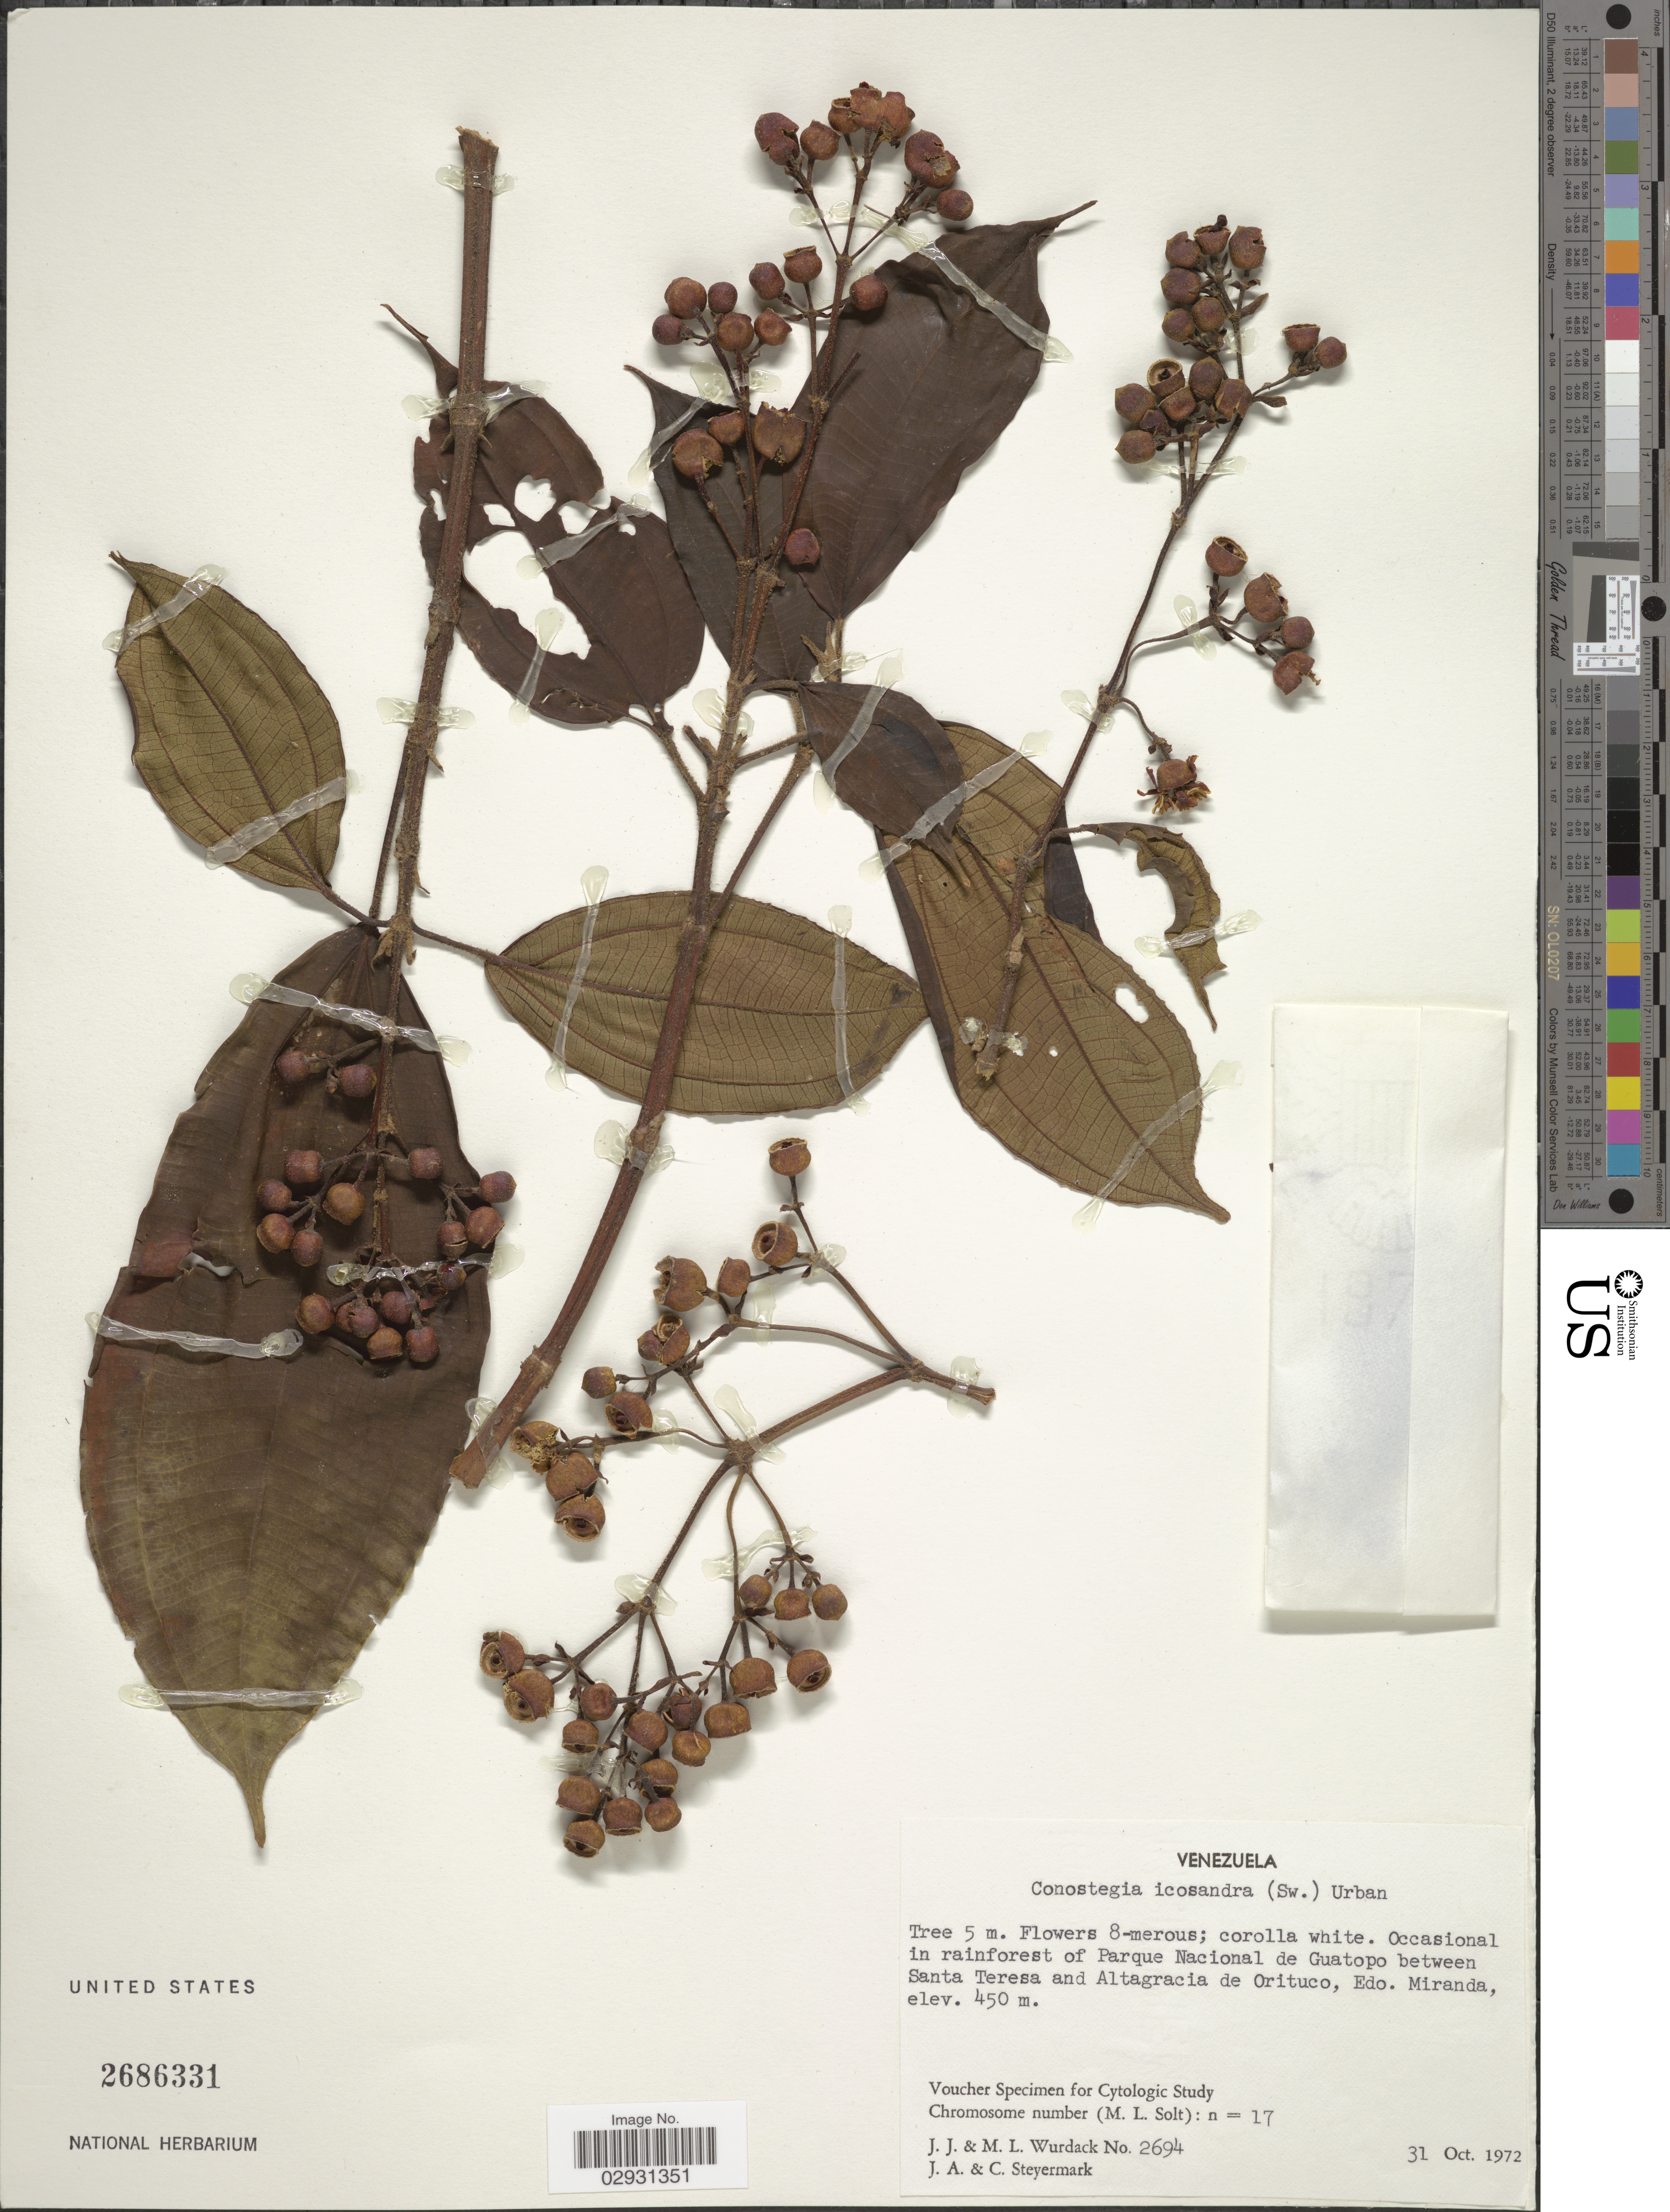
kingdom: Plantae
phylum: Tracheophyta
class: Magnoliopsida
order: Myrtales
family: Melastomataceae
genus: Conostegia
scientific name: Conostegia icosandra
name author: (Sw.) Urb.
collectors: J. J. Wurdack, M. L. Wurdack, J. Steyermark & C. Steyermark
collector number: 2694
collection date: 1972-10-31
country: Venezuela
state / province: Miranda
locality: Occasional in rainforest of Parque Nacional de Guatopo between Santa Teresa and Altagracia de Orituco.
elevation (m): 450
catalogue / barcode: US 2686331